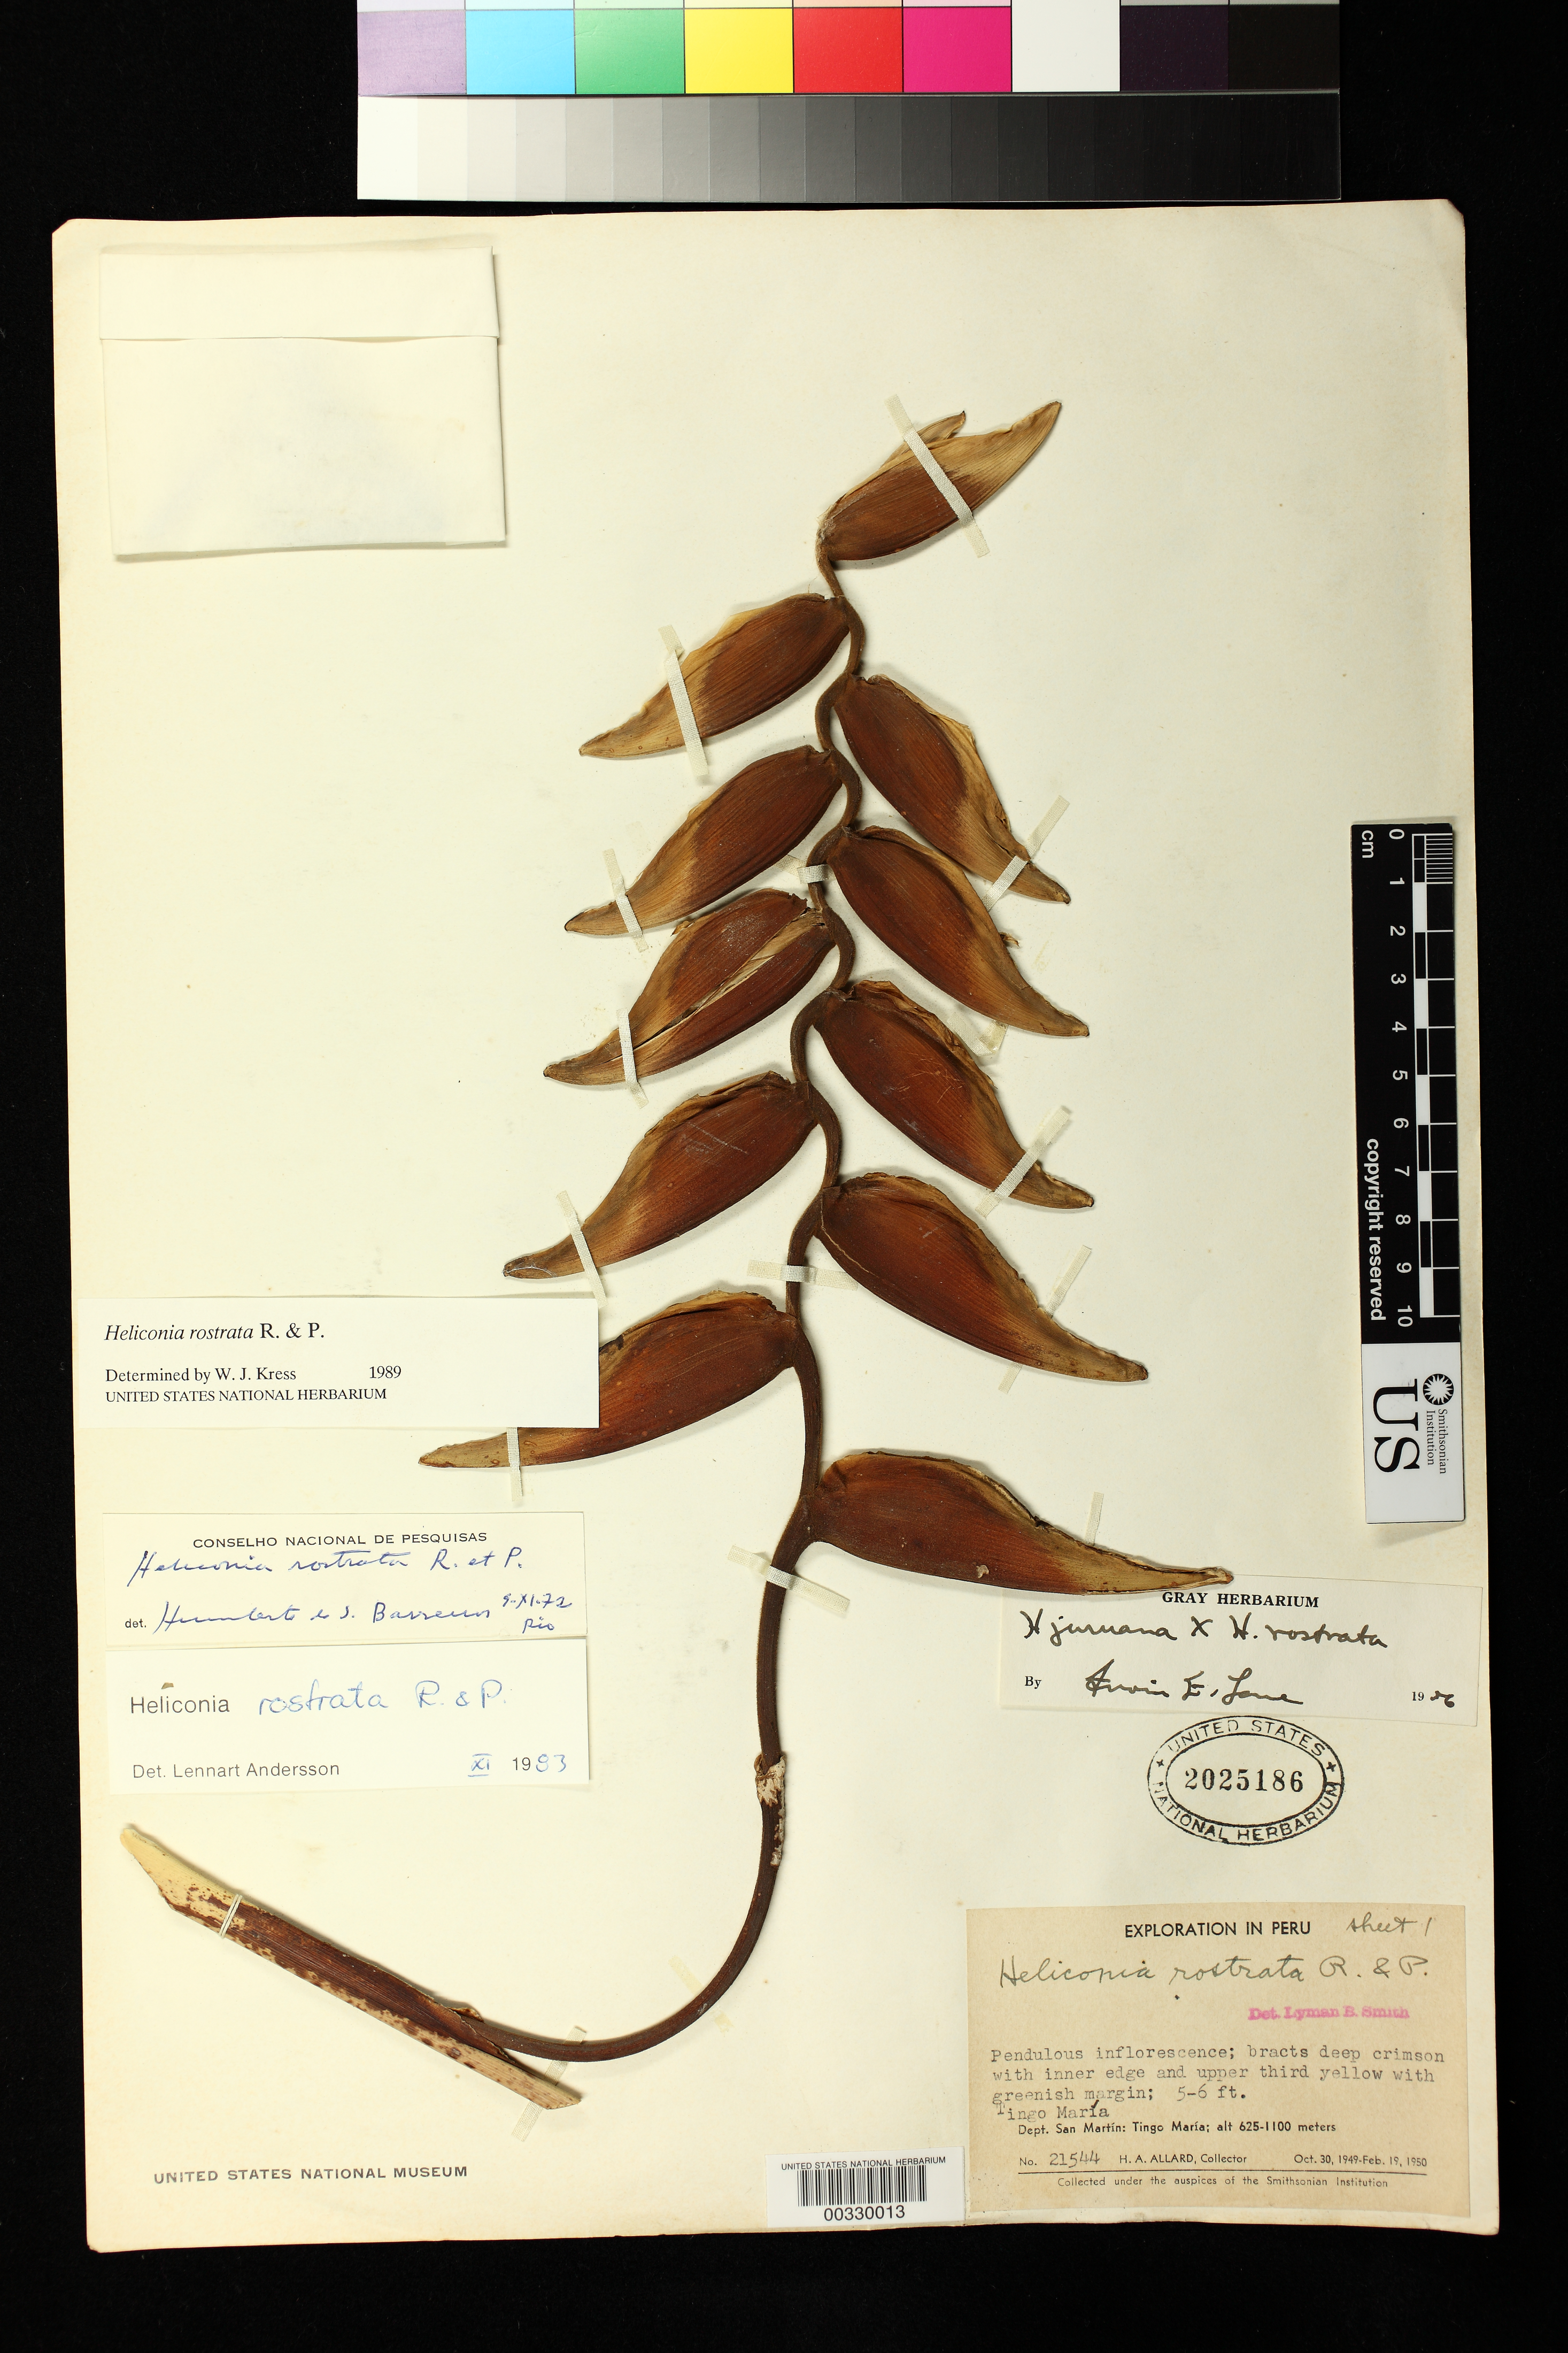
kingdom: Plantae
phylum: Tracheophyta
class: Liliopsida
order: Zingiberales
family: Heliconiaceae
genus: Heliconia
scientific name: Heliconia rostrata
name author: Ruiz & Pav.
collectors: H. A. Allard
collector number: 21544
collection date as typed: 30 Oct 1949 to 19 Feb 1950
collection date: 1949-10-30/1950-02-19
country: Peru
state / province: San Martín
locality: Tingo maria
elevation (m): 625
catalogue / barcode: US 2025186